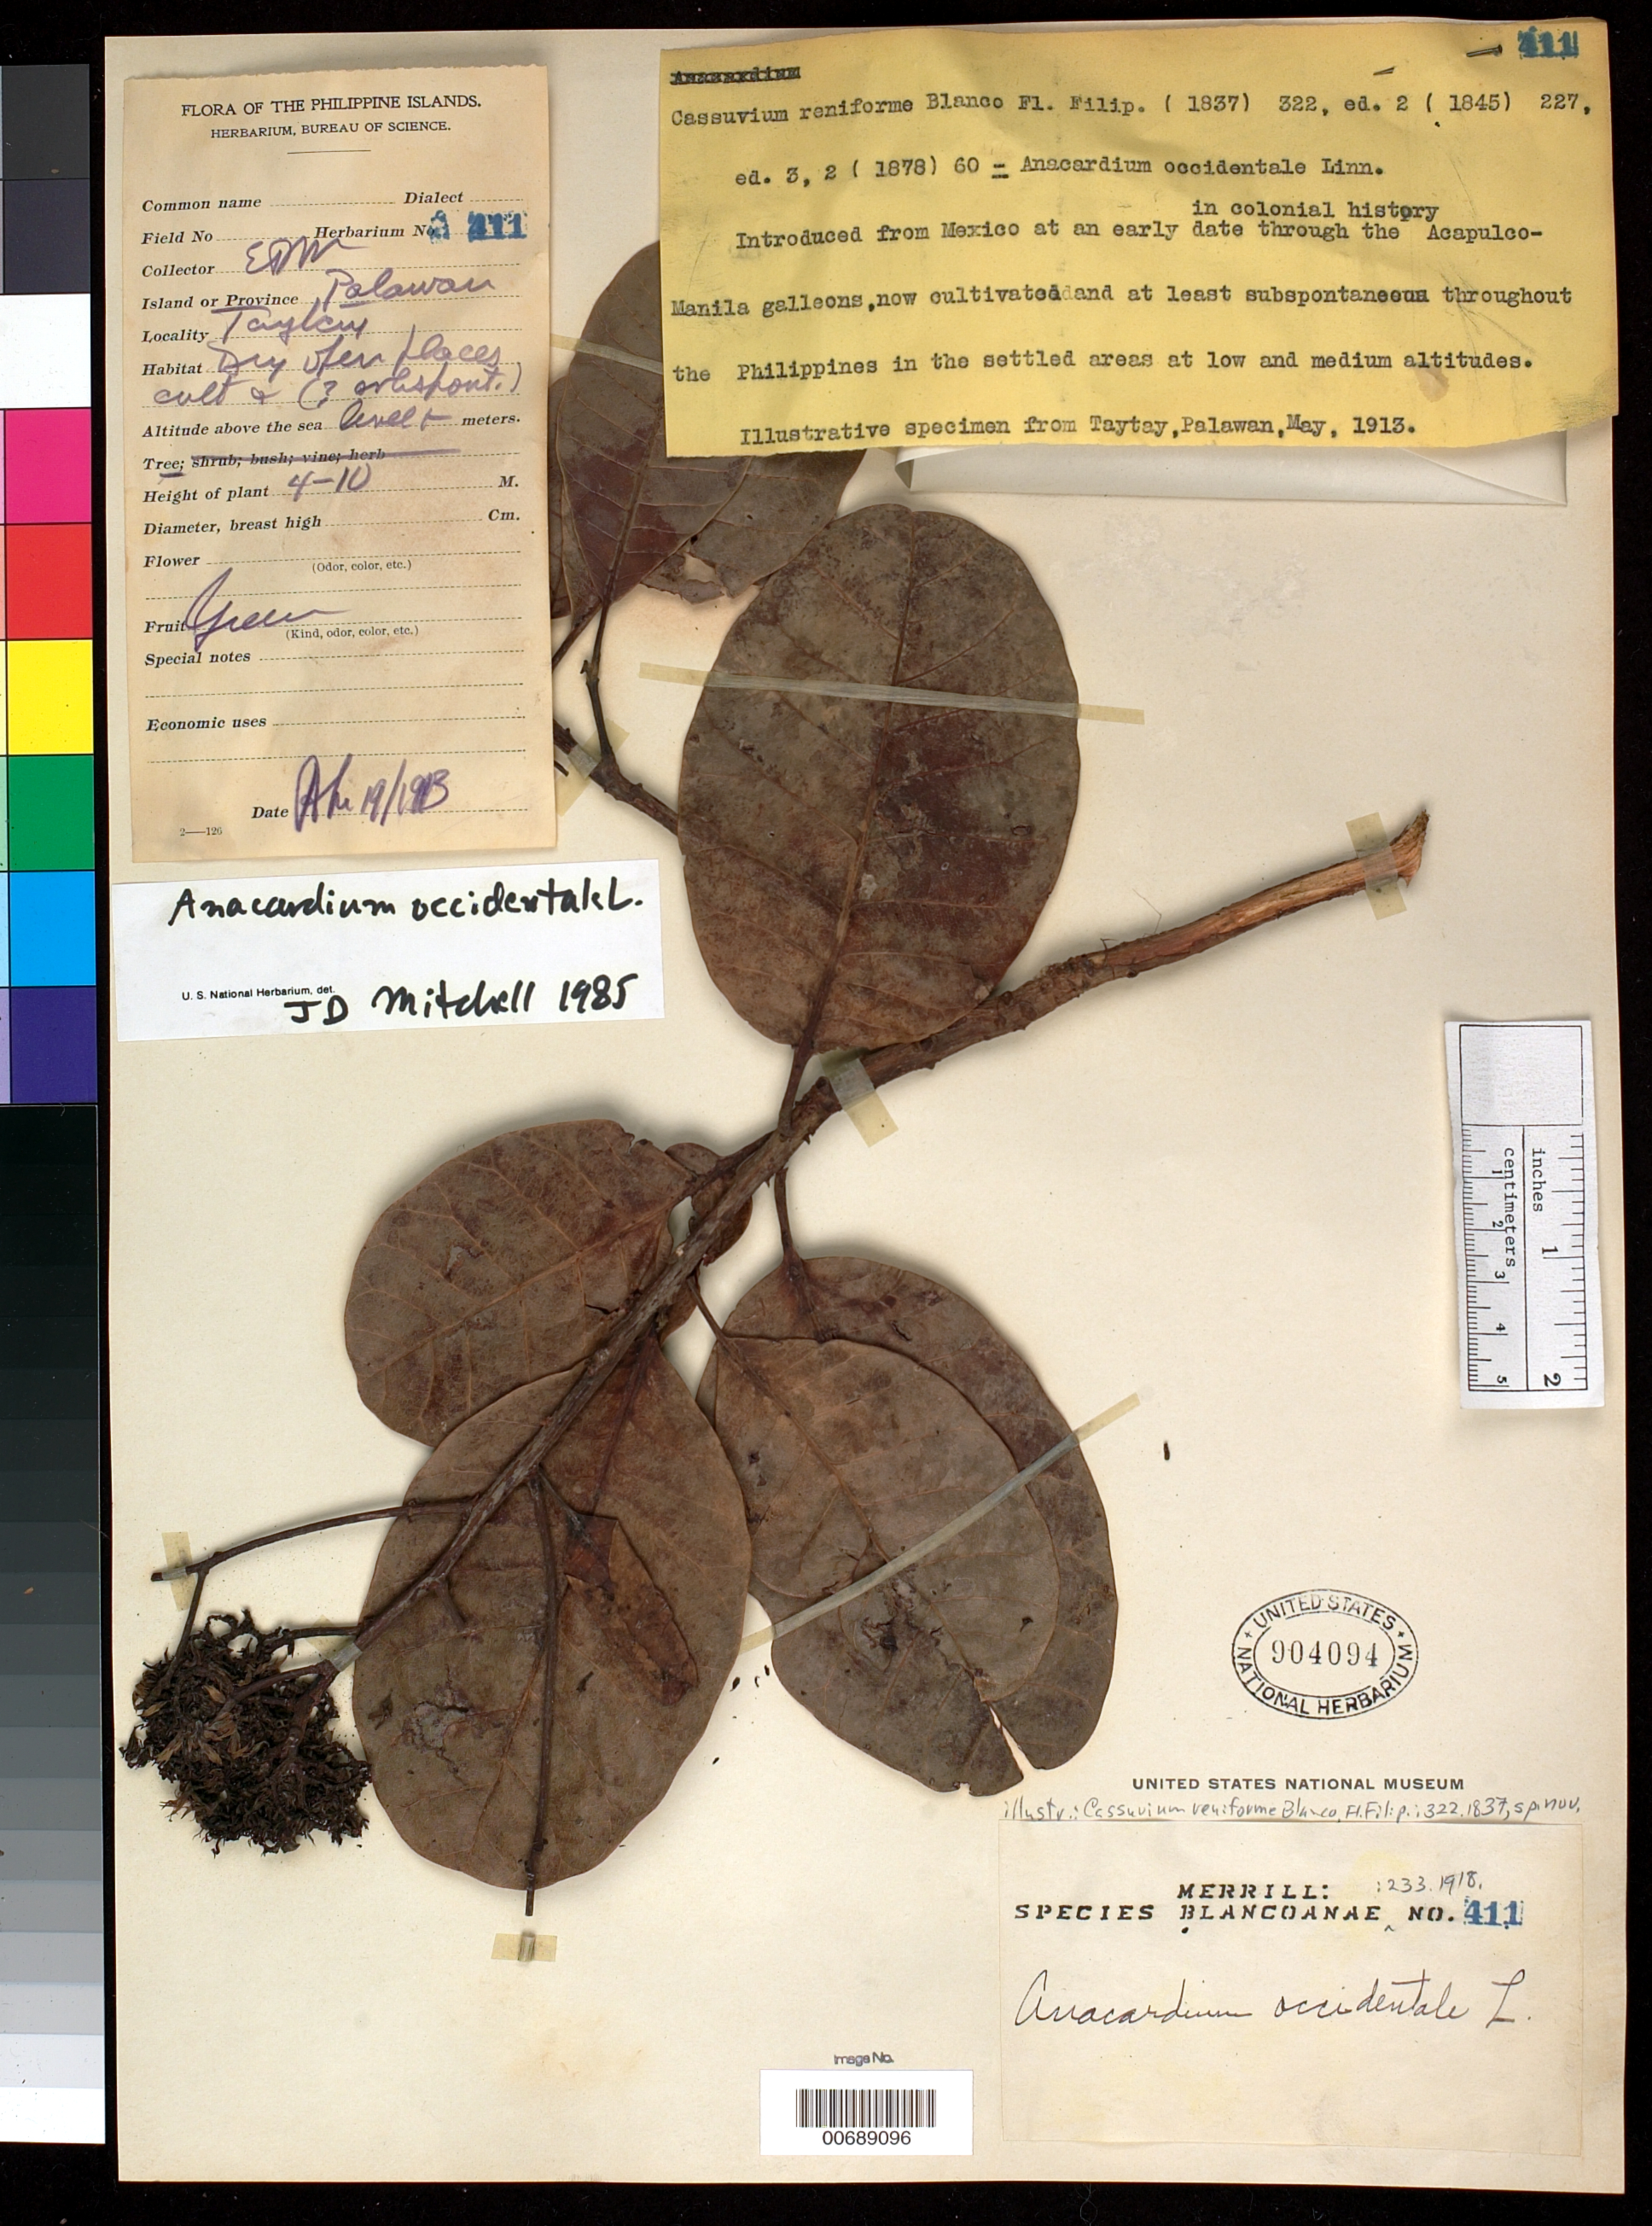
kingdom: Plantae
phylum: Tracheophyta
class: Magnoliopsida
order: Sapindales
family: Anacardiaceae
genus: Anacardium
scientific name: Anacardium occidentale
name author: L.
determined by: Mitchell, John D.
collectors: E. D. Merrill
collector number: Sp. Blancoan. 0411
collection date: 1913-05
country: Philippines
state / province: Mimaropa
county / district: Palawan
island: Luzon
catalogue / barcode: US 904094